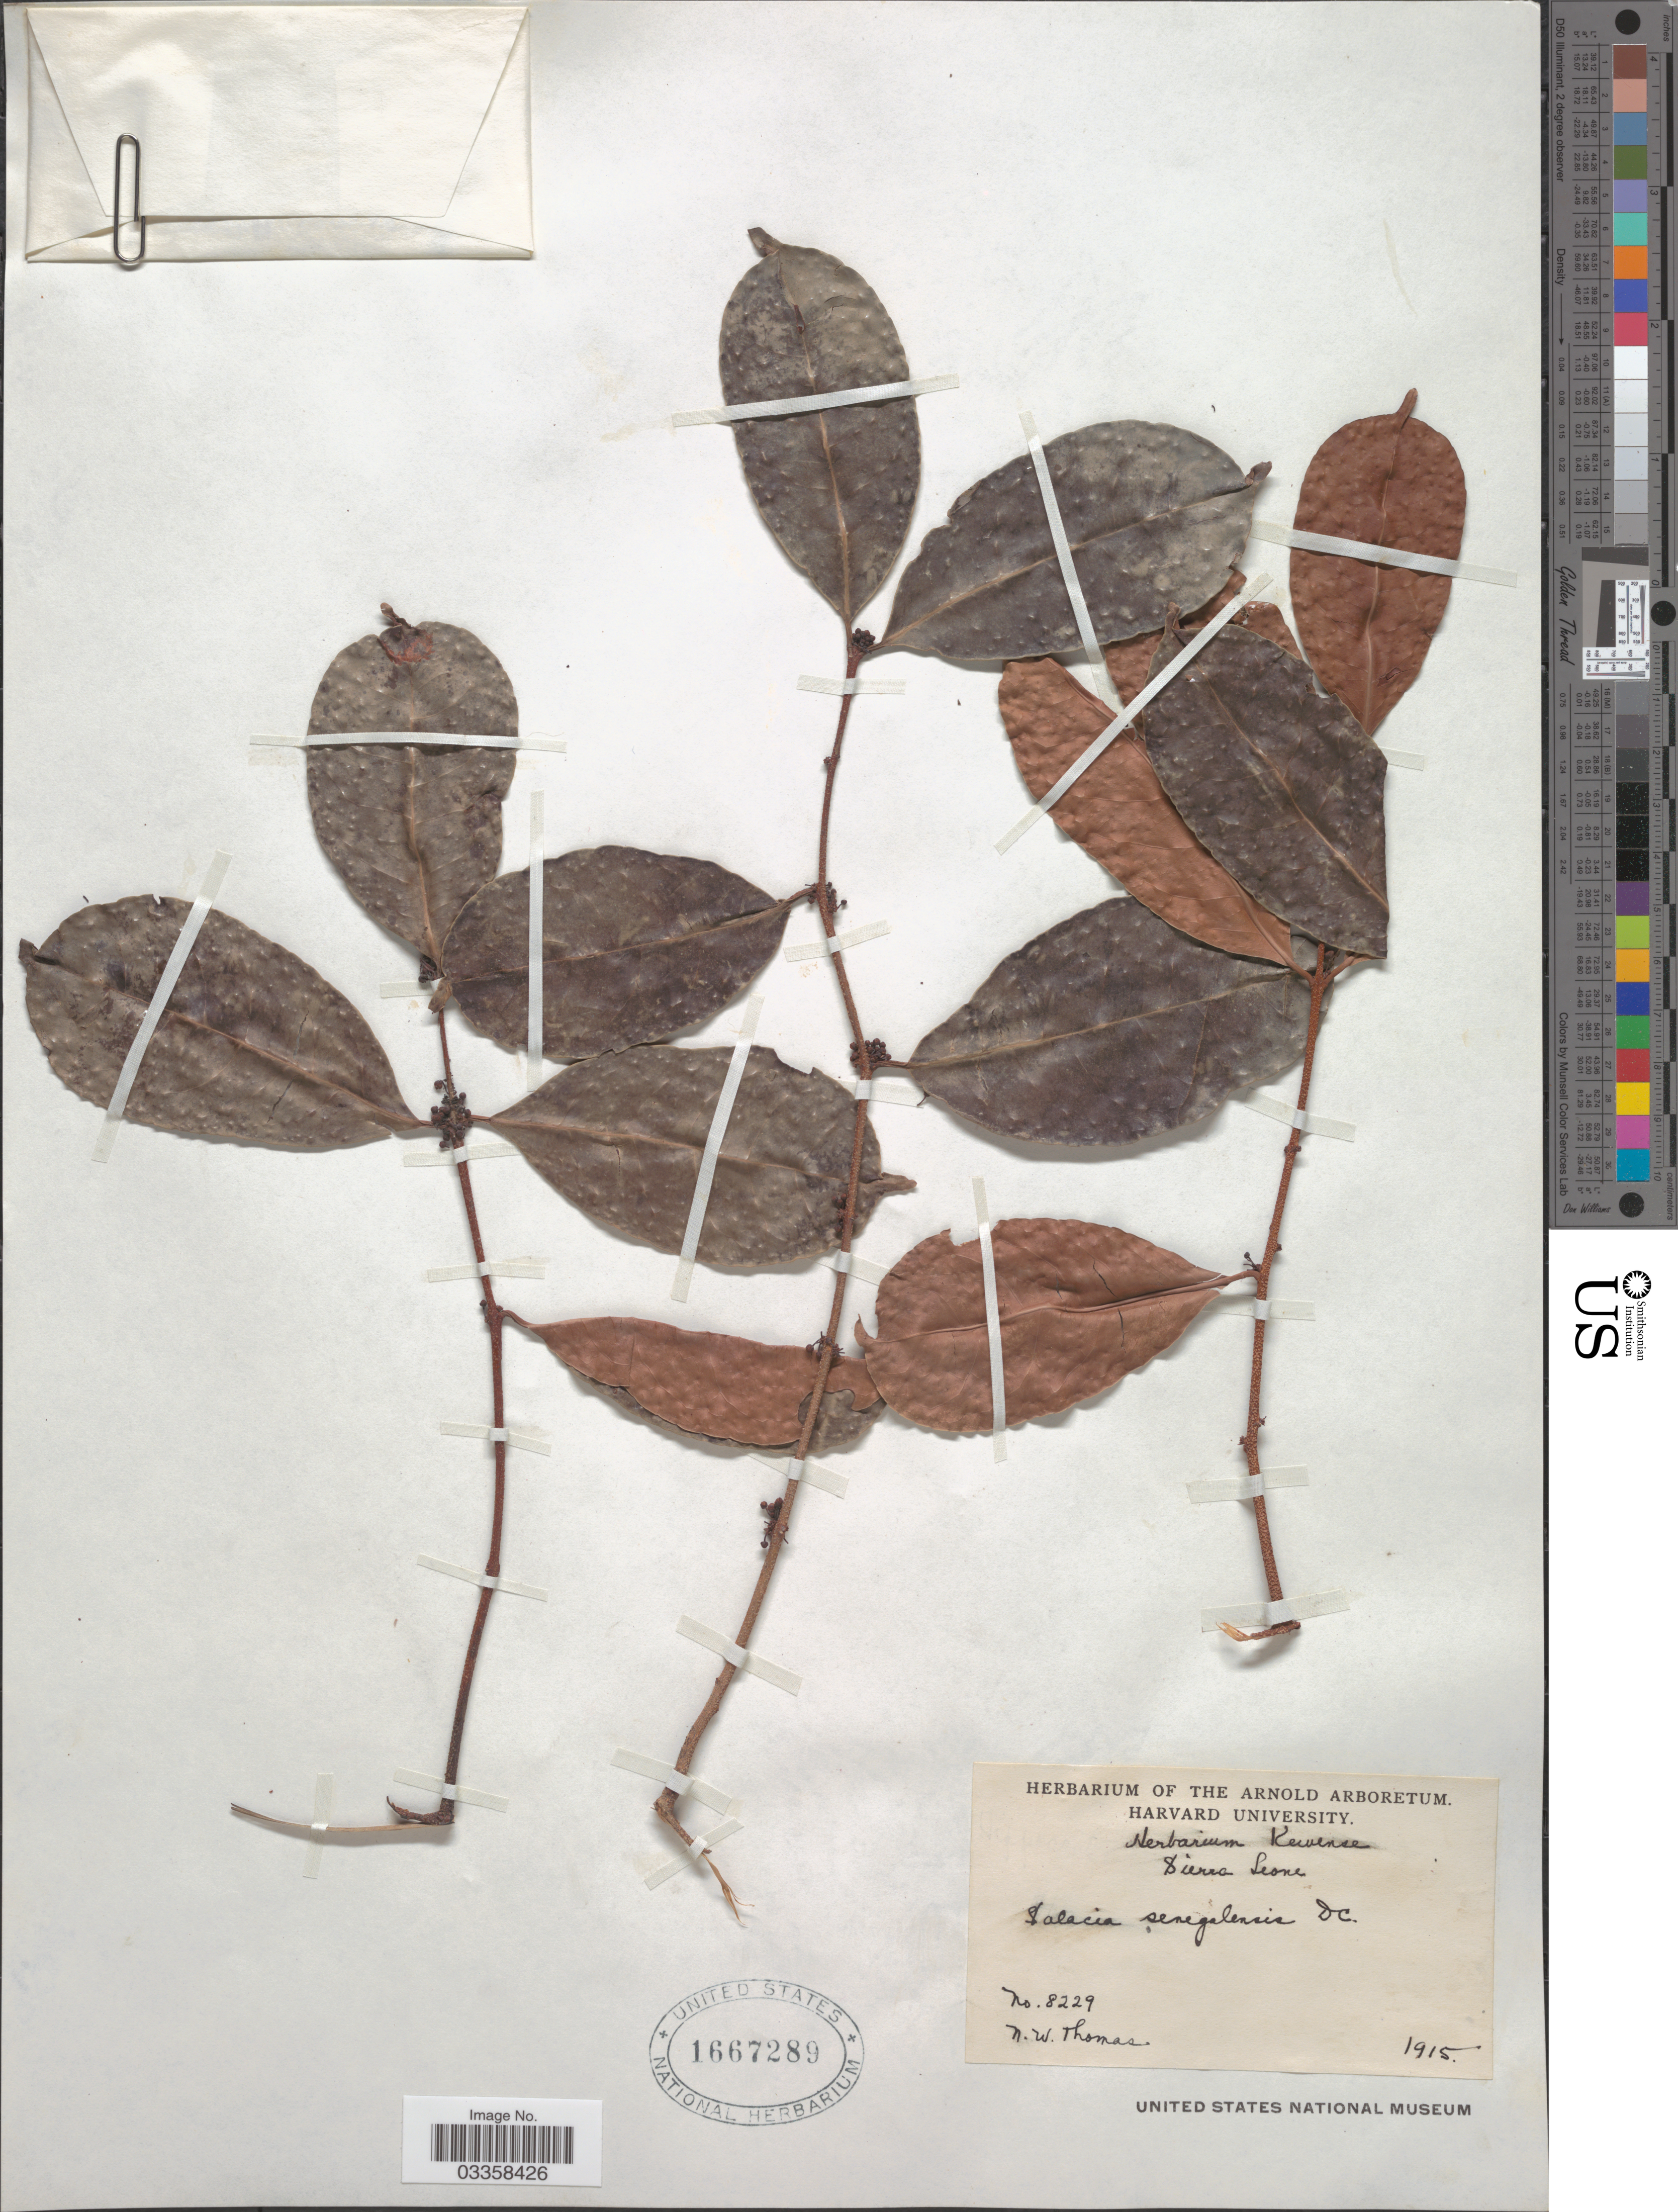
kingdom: Plantae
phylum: Tracheophyta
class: Magnoliopsida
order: Celastrales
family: Celastraceae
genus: Salacia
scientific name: Salacia senegalensis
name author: (Lam.) DC.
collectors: N. Thomas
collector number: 8229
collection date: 1915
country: Sierra Leone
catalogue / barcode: US 1667289